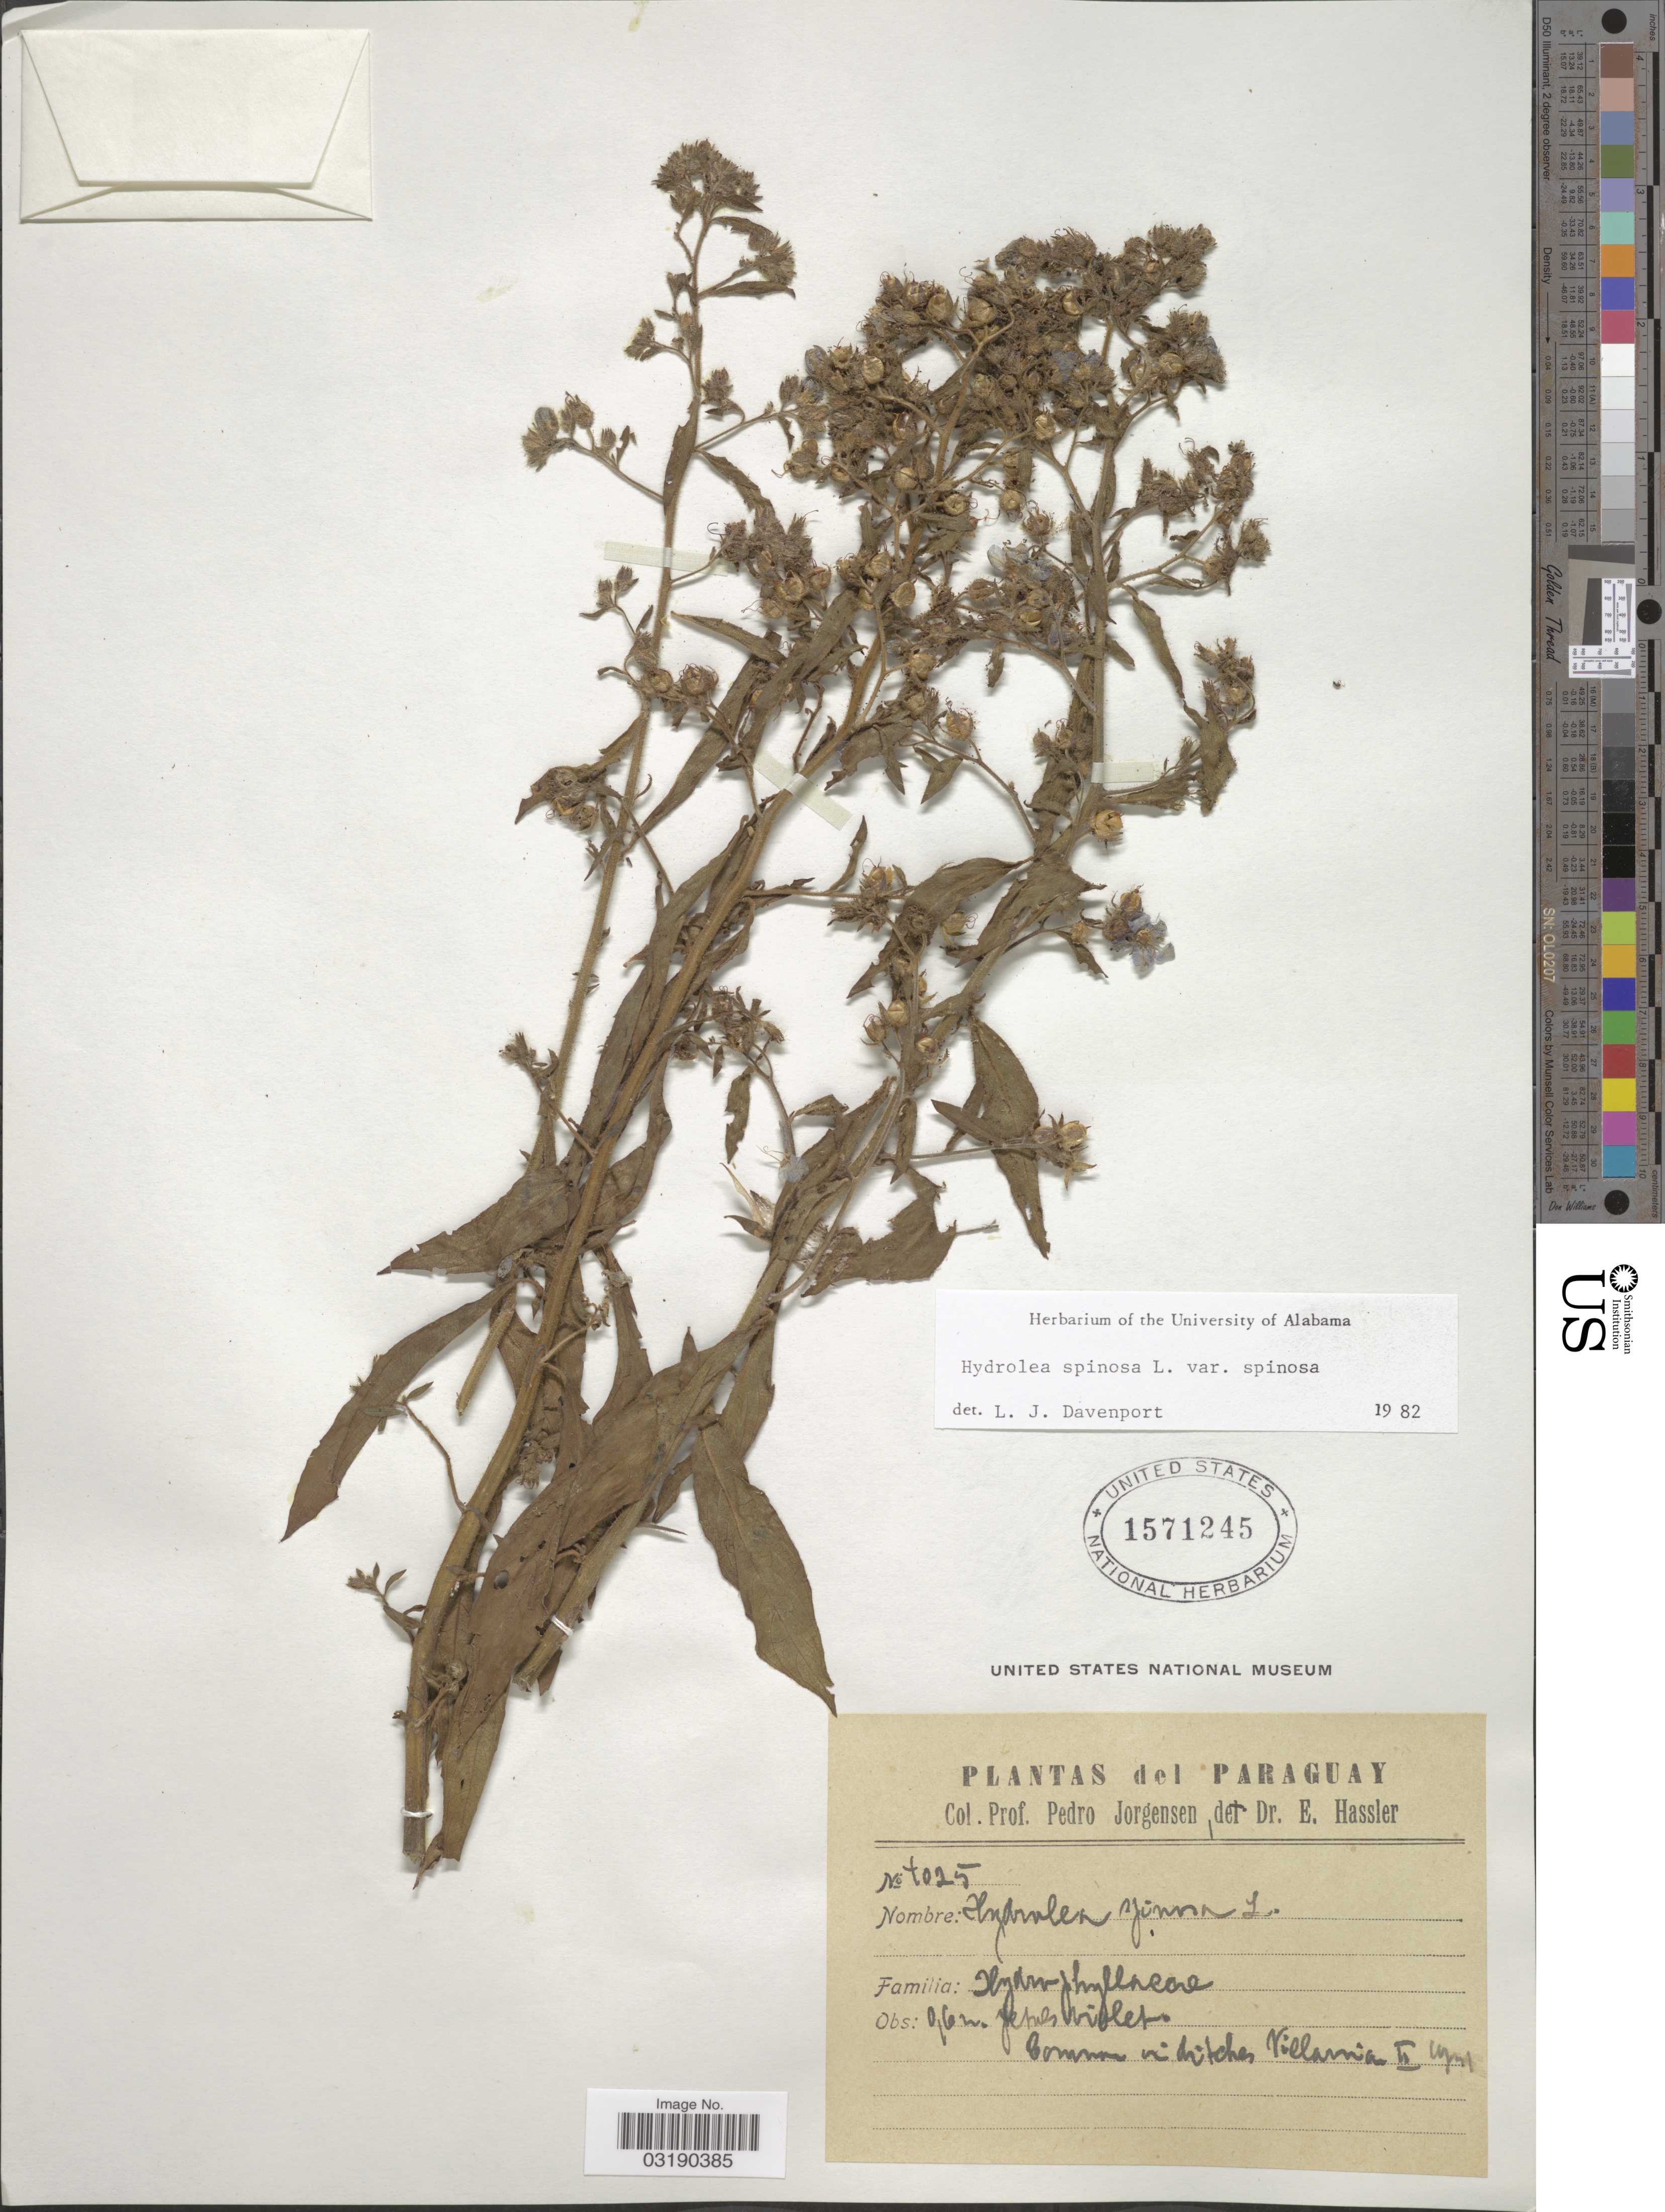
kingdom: Plantae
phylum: Tracheophyta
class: Magnoliopsida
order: Solanales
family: Hydroleaceae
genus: Hydrolea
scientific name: Hydrolea spinosa var. spinosa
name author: L.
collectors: P. Jörgensen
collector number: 4025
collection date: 1931-02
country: Paraguay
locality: Common in ditches Villarica.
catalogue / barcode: US 1571245